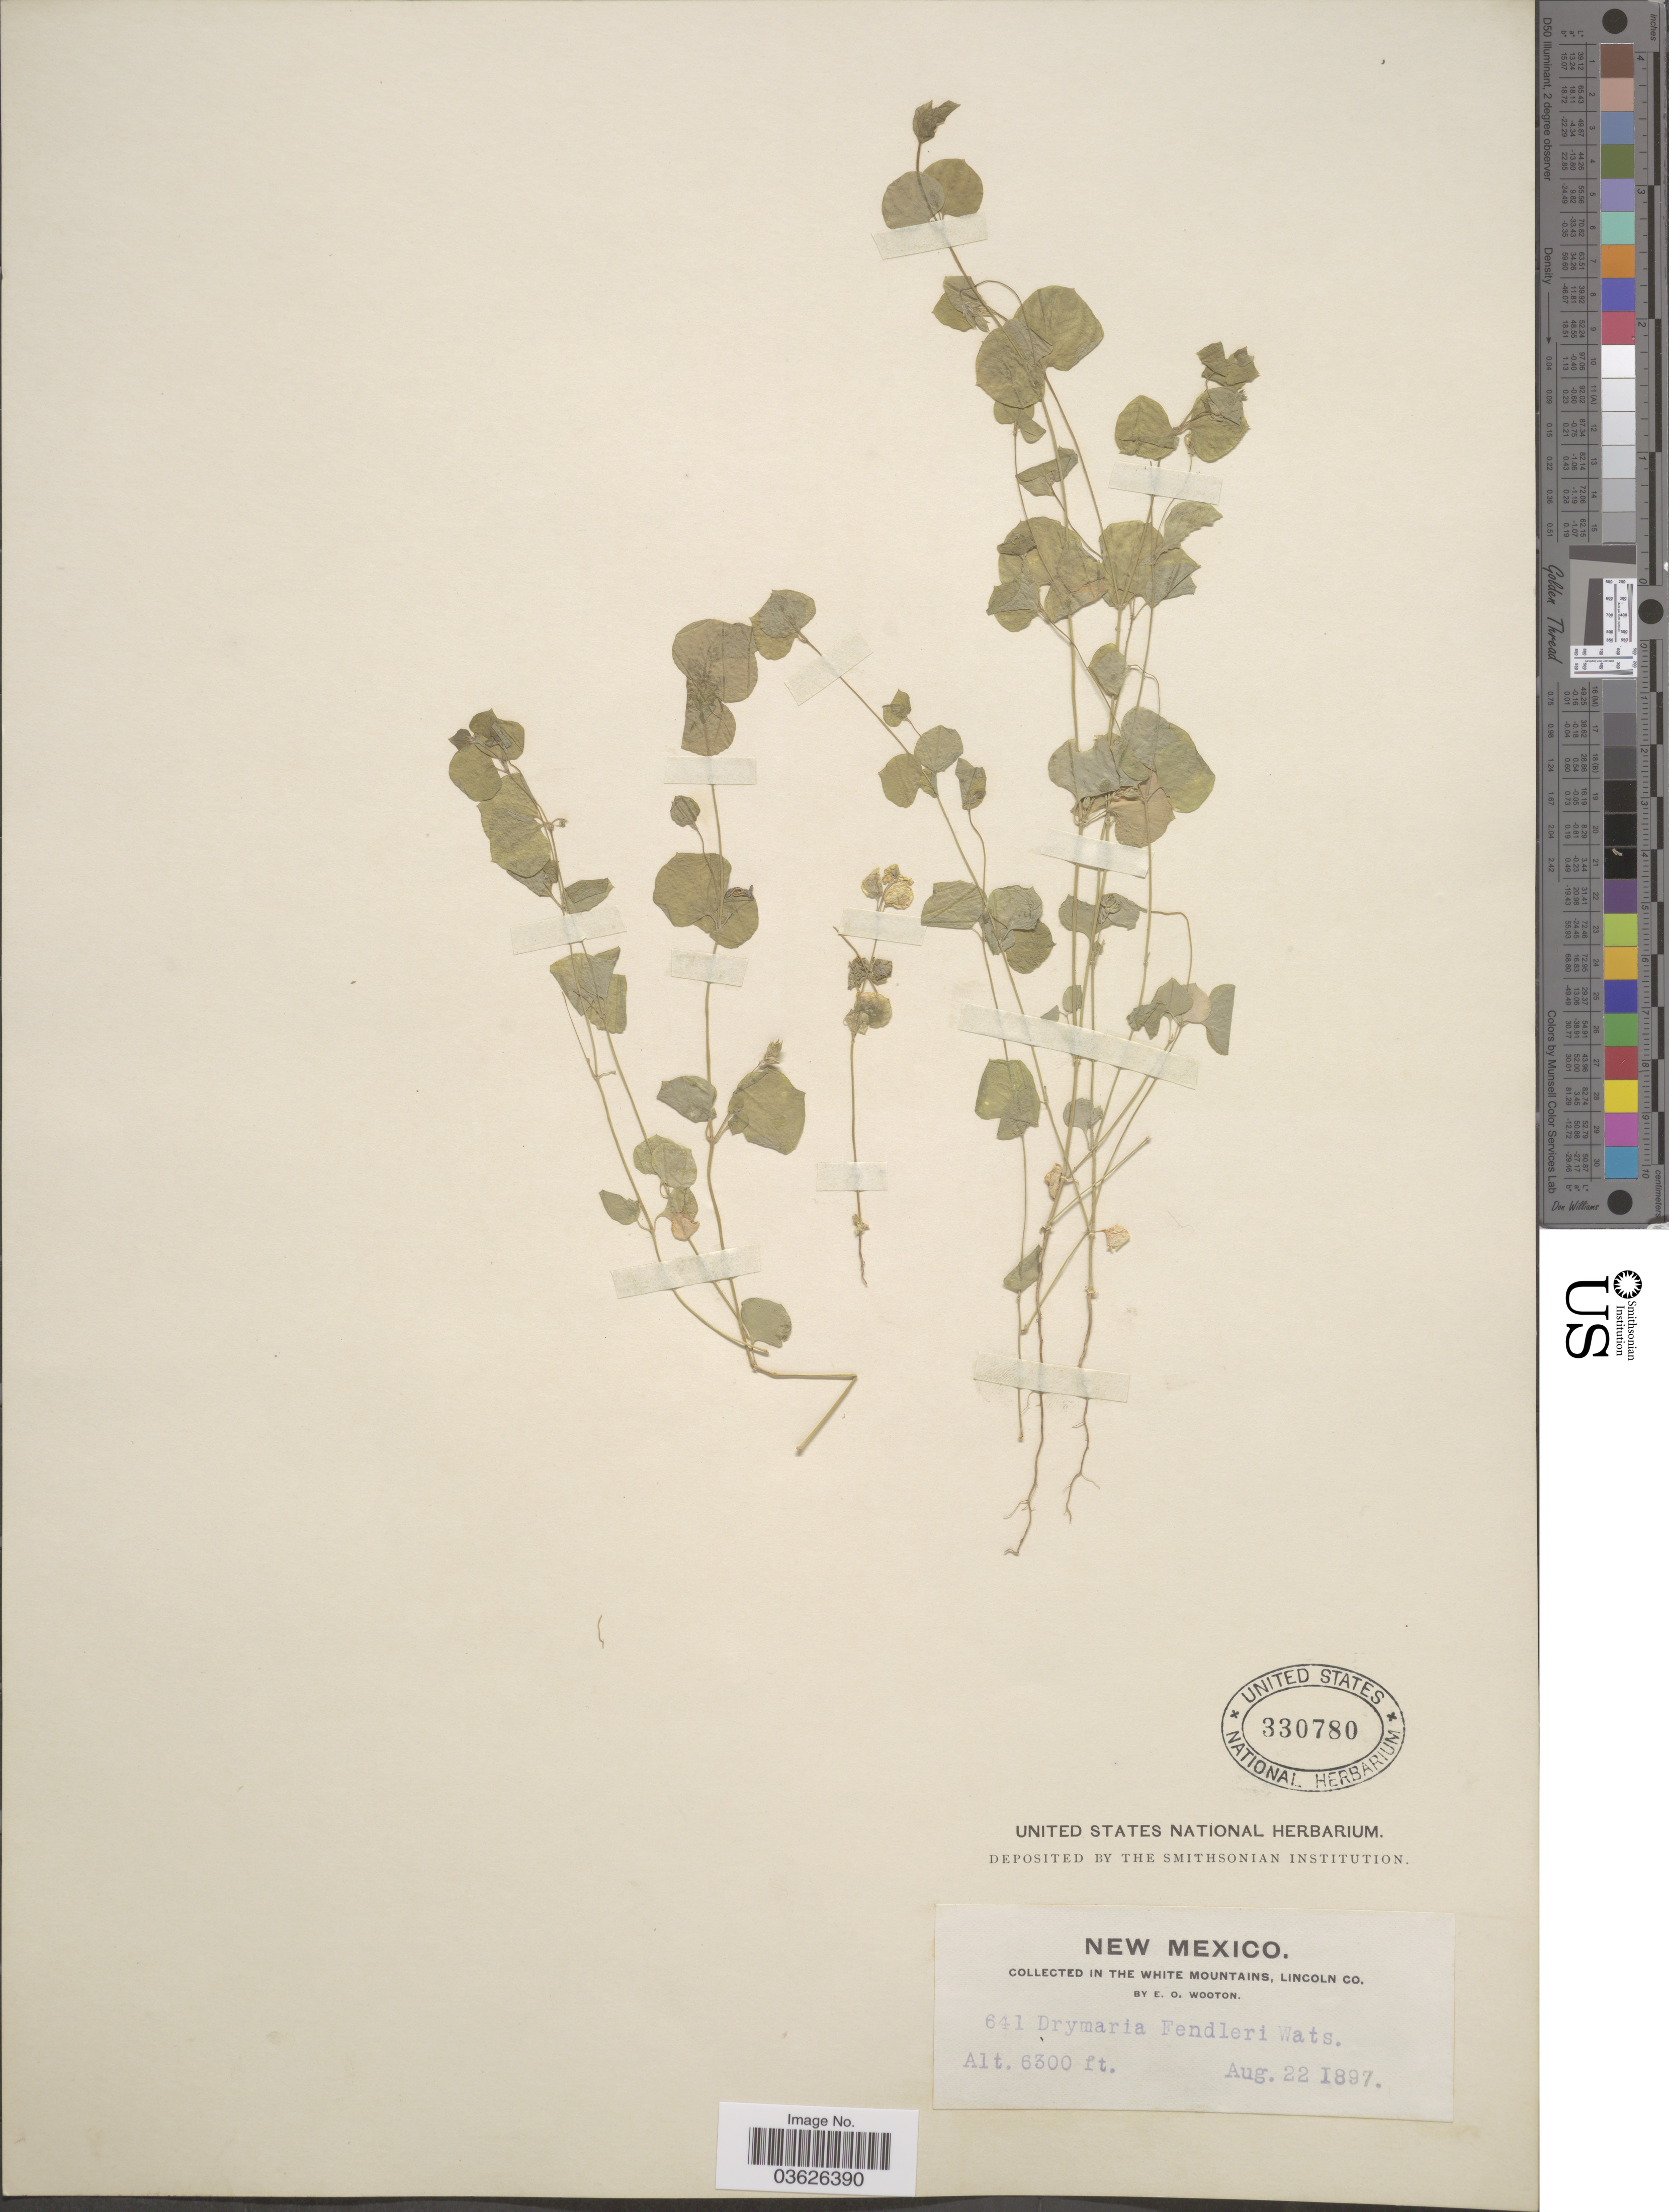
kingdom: Plantae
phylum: Tracheophyta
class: Magnoliopsida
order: Caryophyllales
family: Caryophyllaceae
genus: Drymaria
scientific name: Drymaria fendleri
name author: S. Watson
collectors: E. O. Wooton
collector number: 641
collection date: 1897-08-22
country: United States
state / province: New Mexico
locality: In the White Mountains, Lincoln Co.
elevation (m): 1920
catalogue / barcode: US 330780